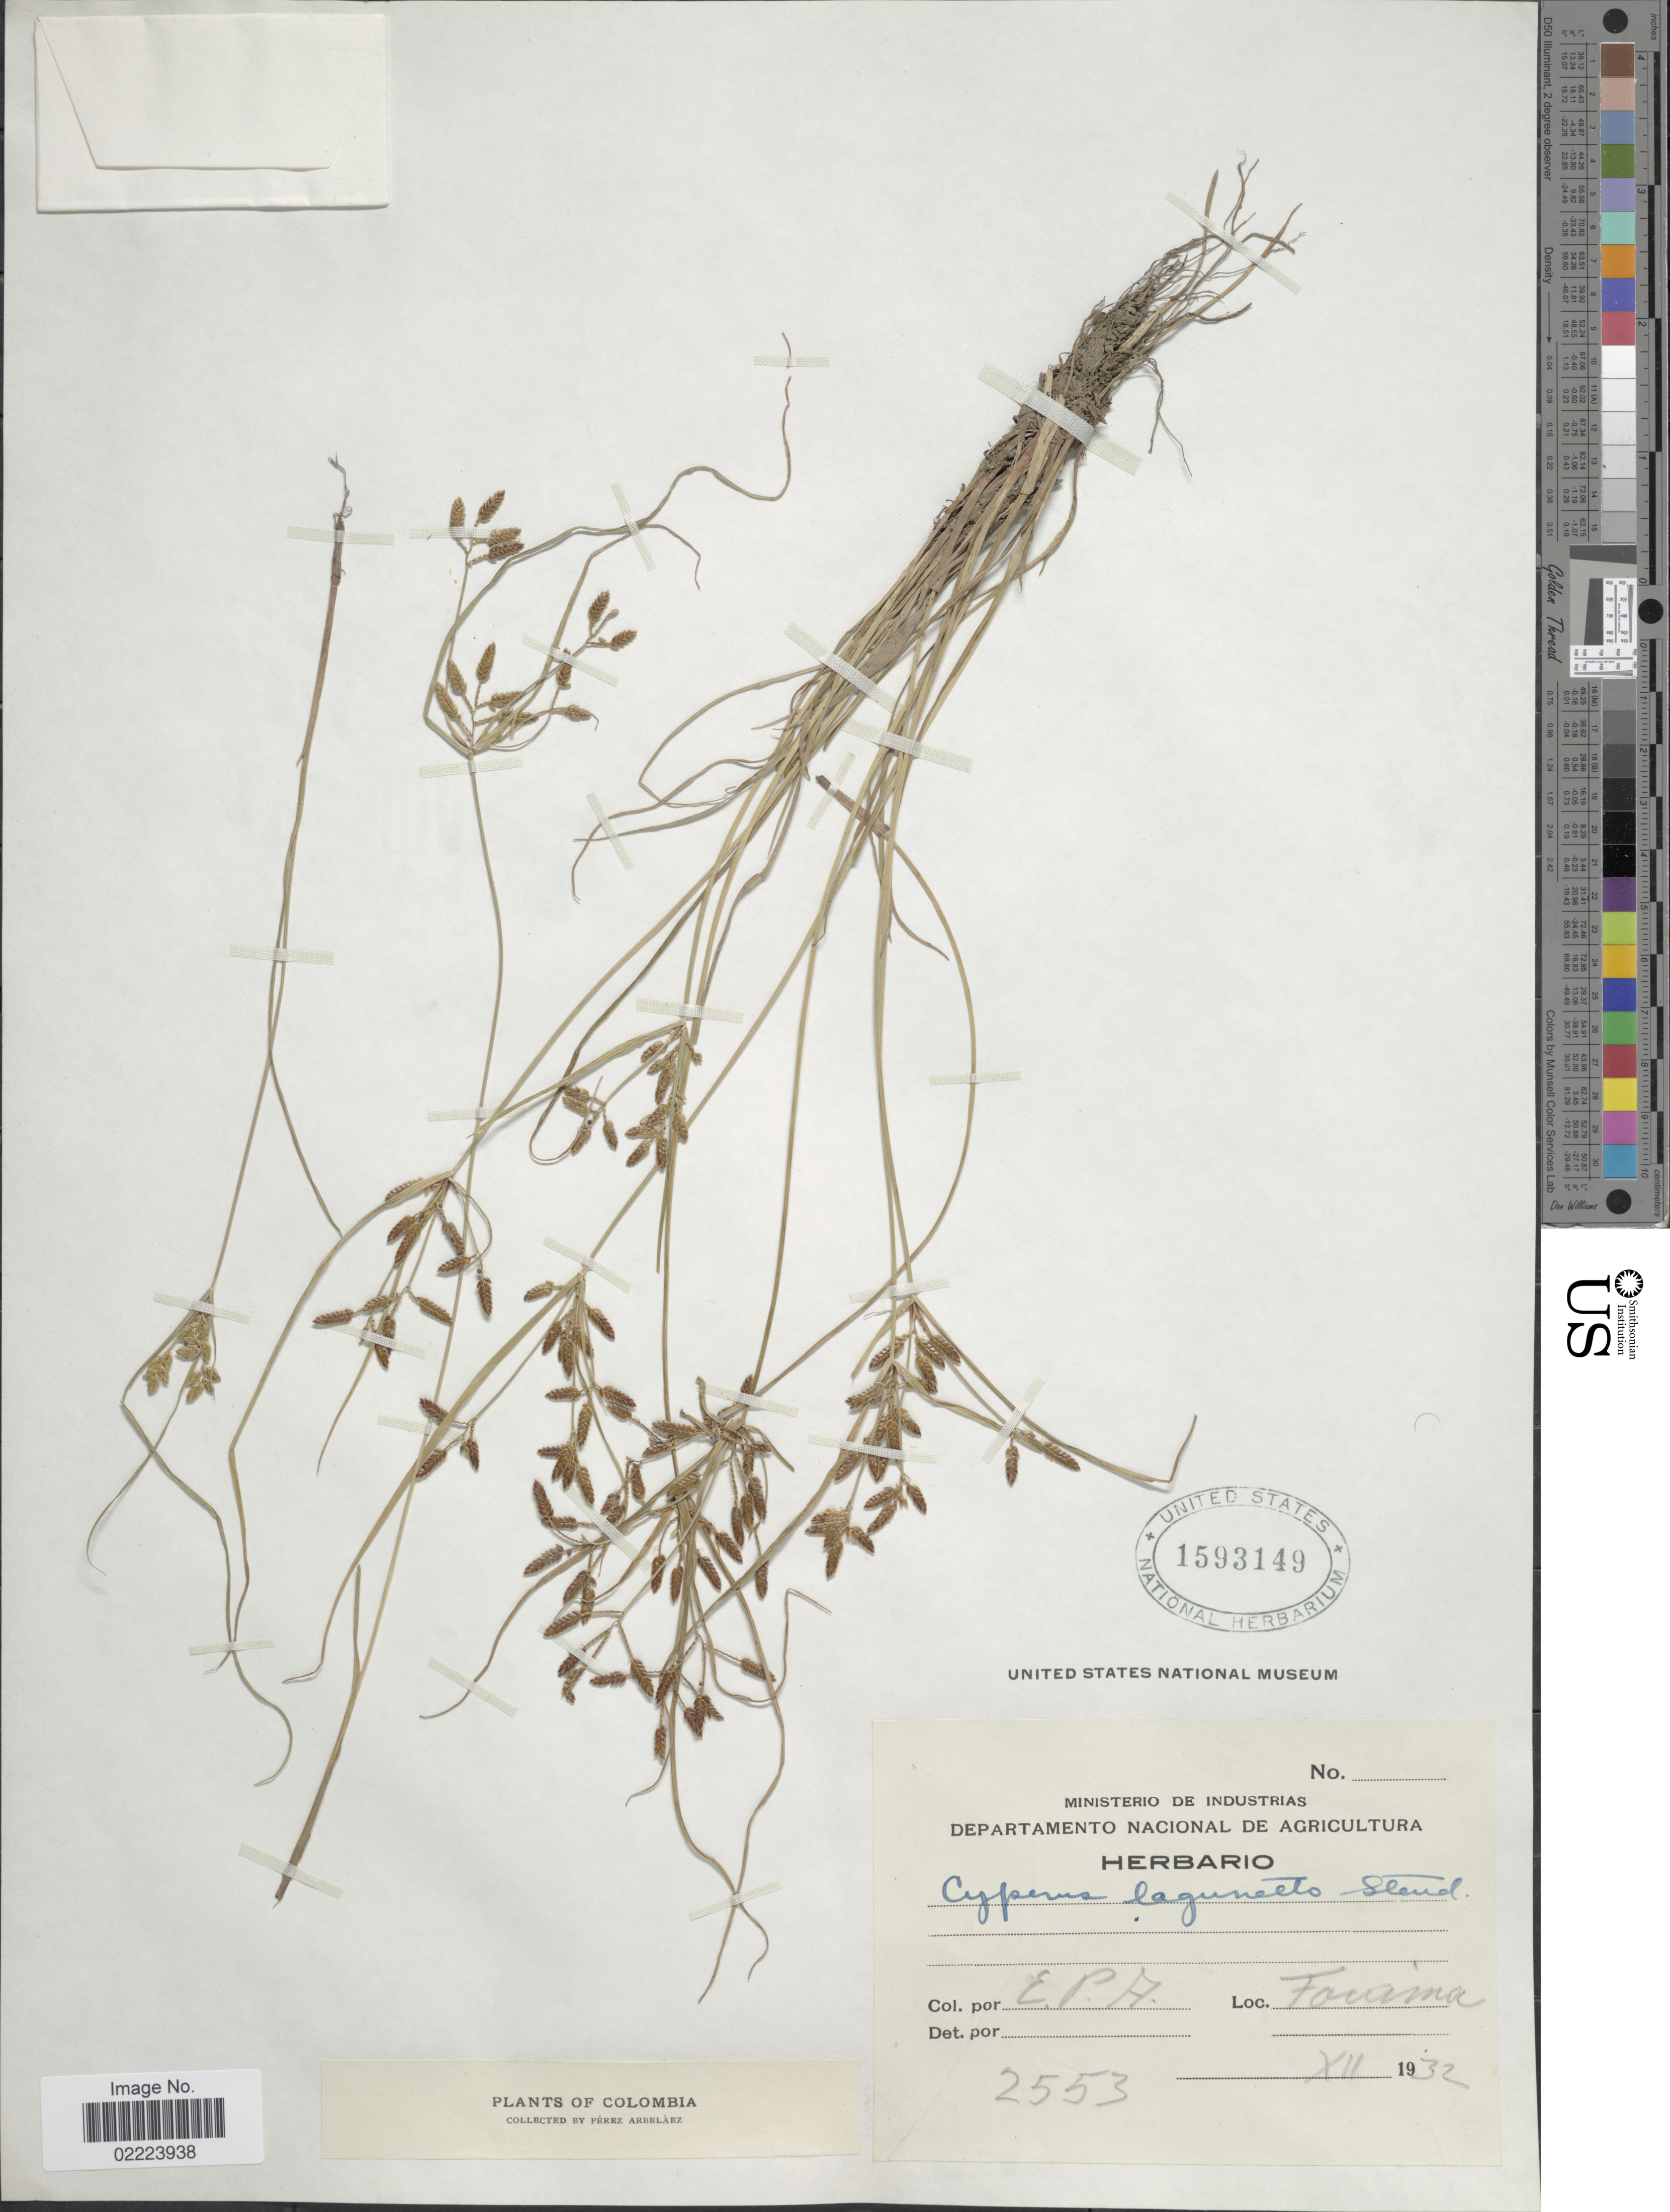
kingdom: Plantae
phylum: Tracheophyta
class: Liliopsida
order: Poales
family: Cyperaceae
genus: Cyperus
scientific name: Cyperus bipartitus Torr.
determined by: Strong, Mark T., (BOT), Smithsonian Institution - National Museum of Natural History (UNITED STATES)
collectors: E. Pérez Arbeláez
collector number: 2553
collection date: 1932-12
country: Colombia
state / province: Cundinamarca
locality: Tocaima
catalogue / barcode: US 1593149